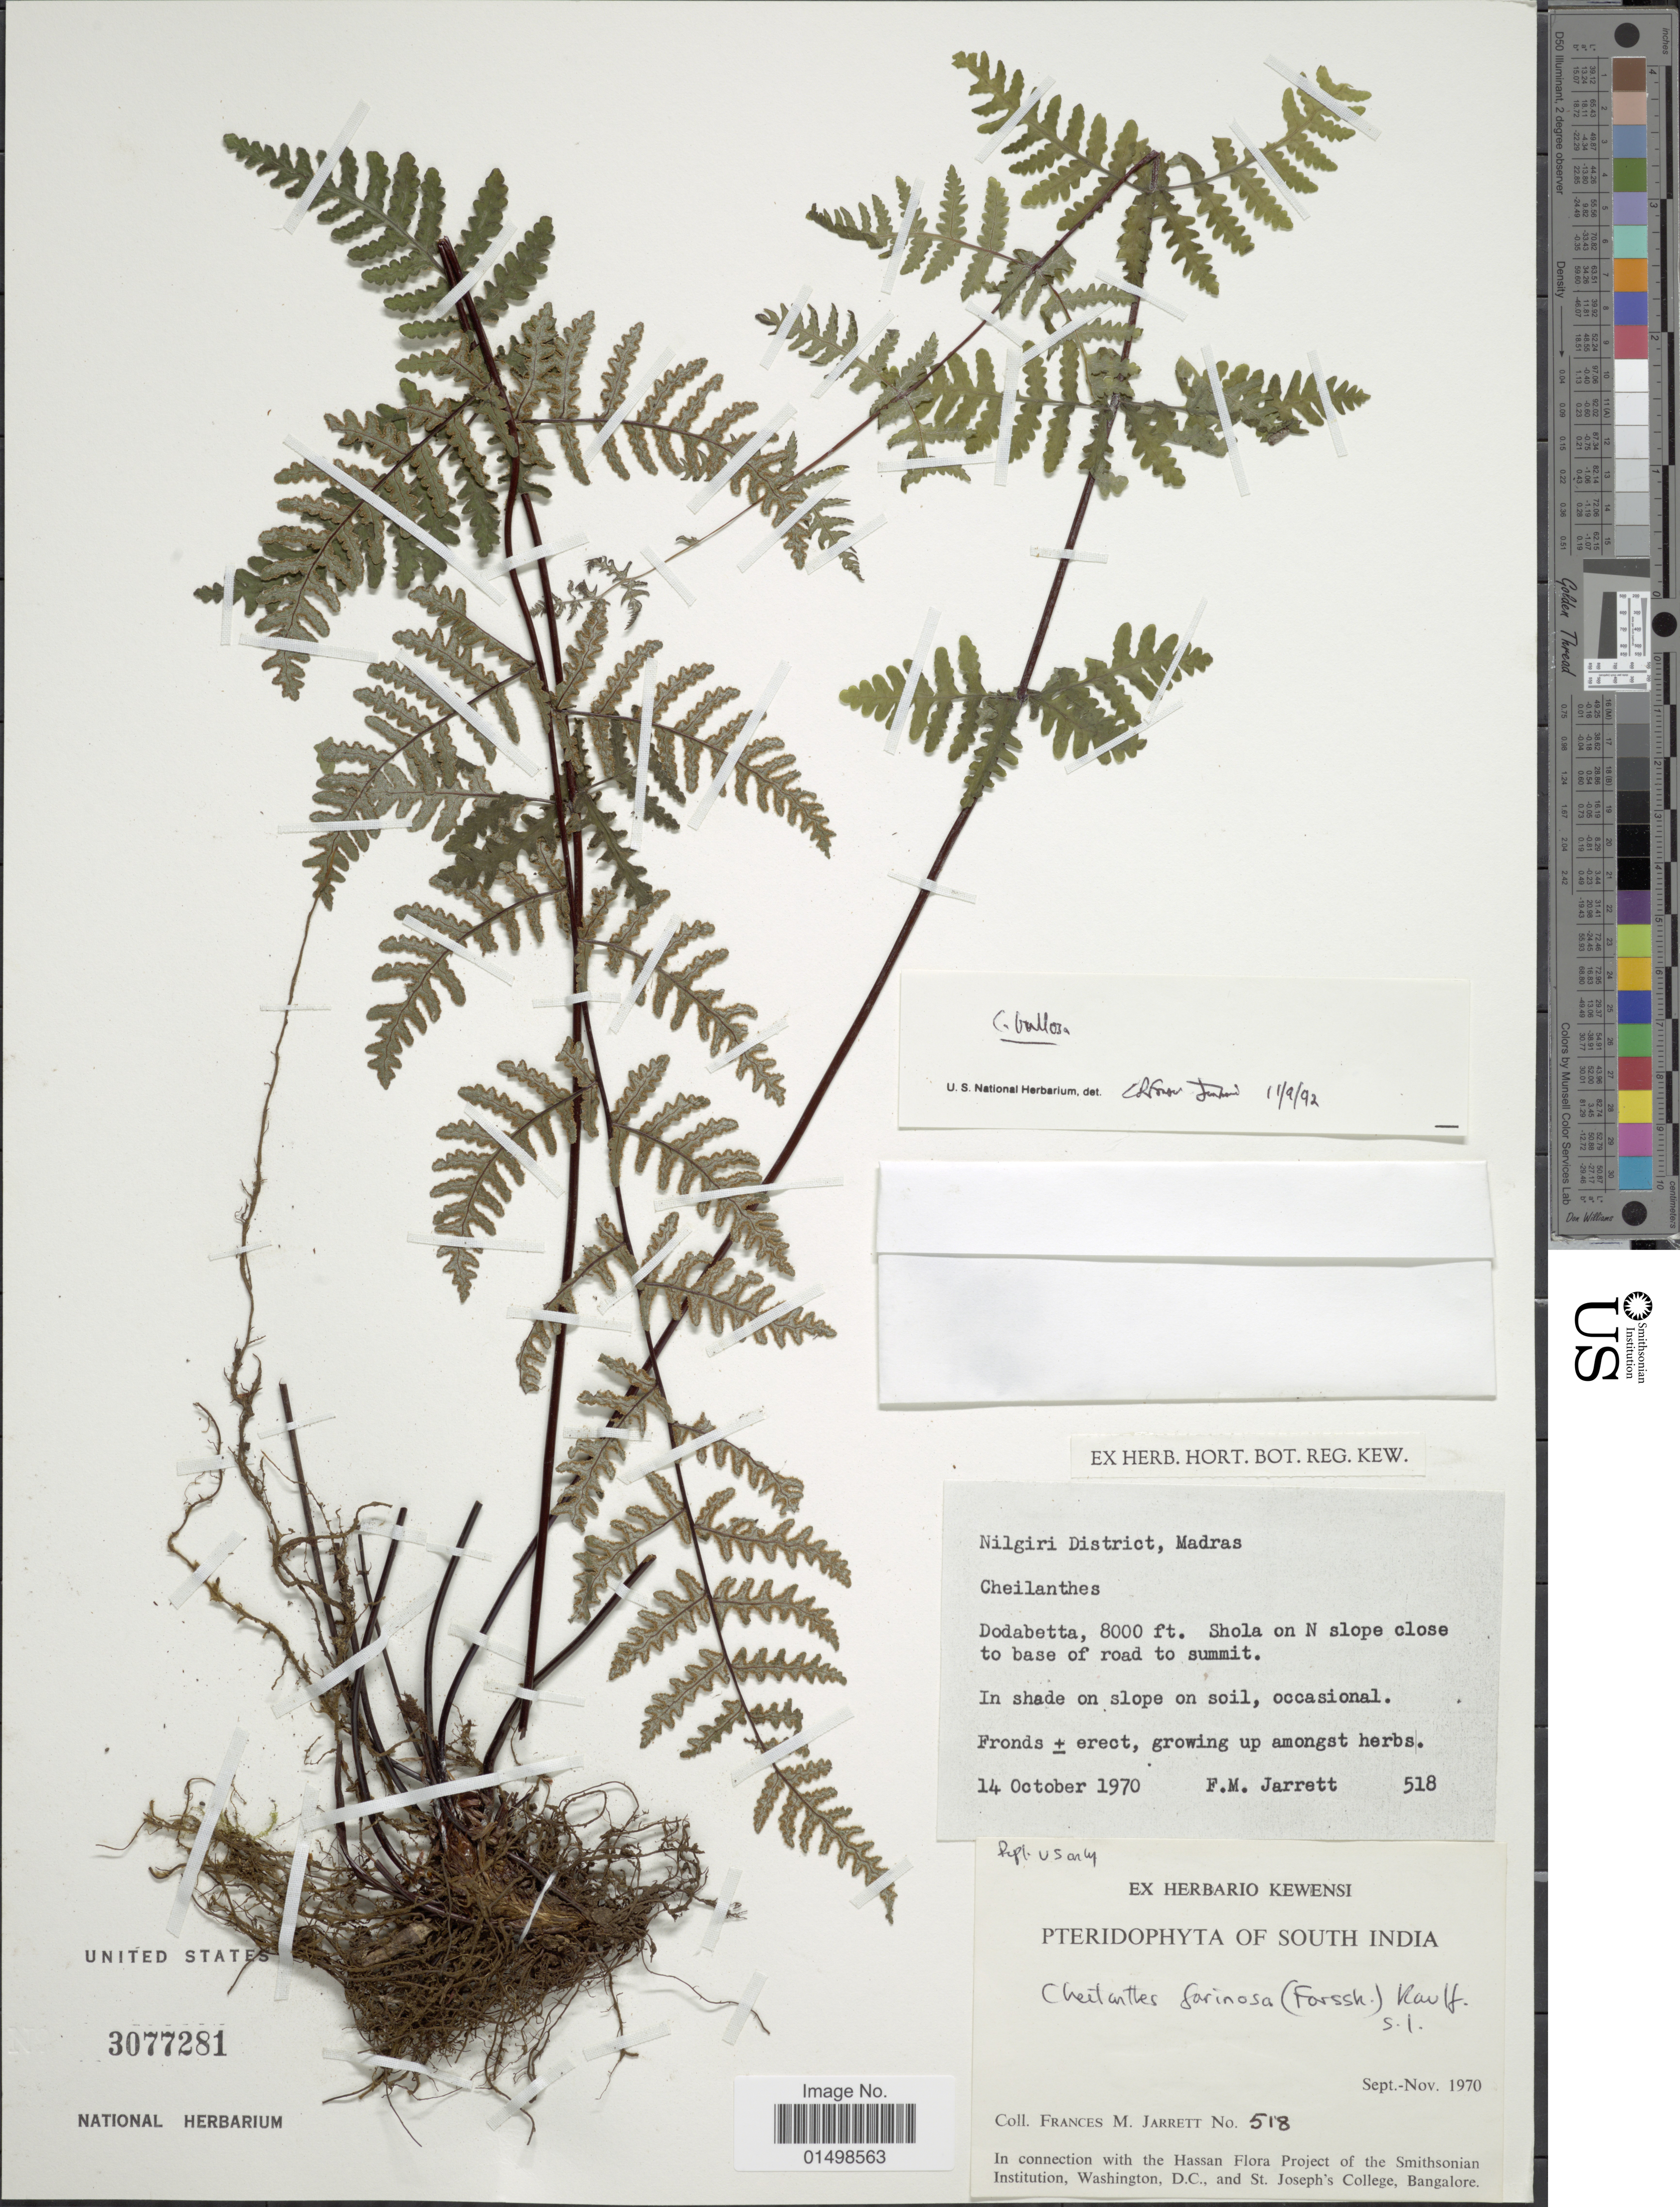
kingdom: Plantae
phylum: Tracheophyta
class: Polypodiopsida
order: Polypodiales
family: Pteridaceae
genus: Aleuritopteris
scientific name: Aleuritopteris farinosa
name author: (Forssk.) Fée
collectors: F. M. Jarrett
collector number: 518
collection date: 1970-10-14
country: India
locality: South India, Nilgiri District, Madras. Dodabetta, Shola on N. slope close to base of road to summit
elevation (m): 2438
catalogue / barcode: US 3077281